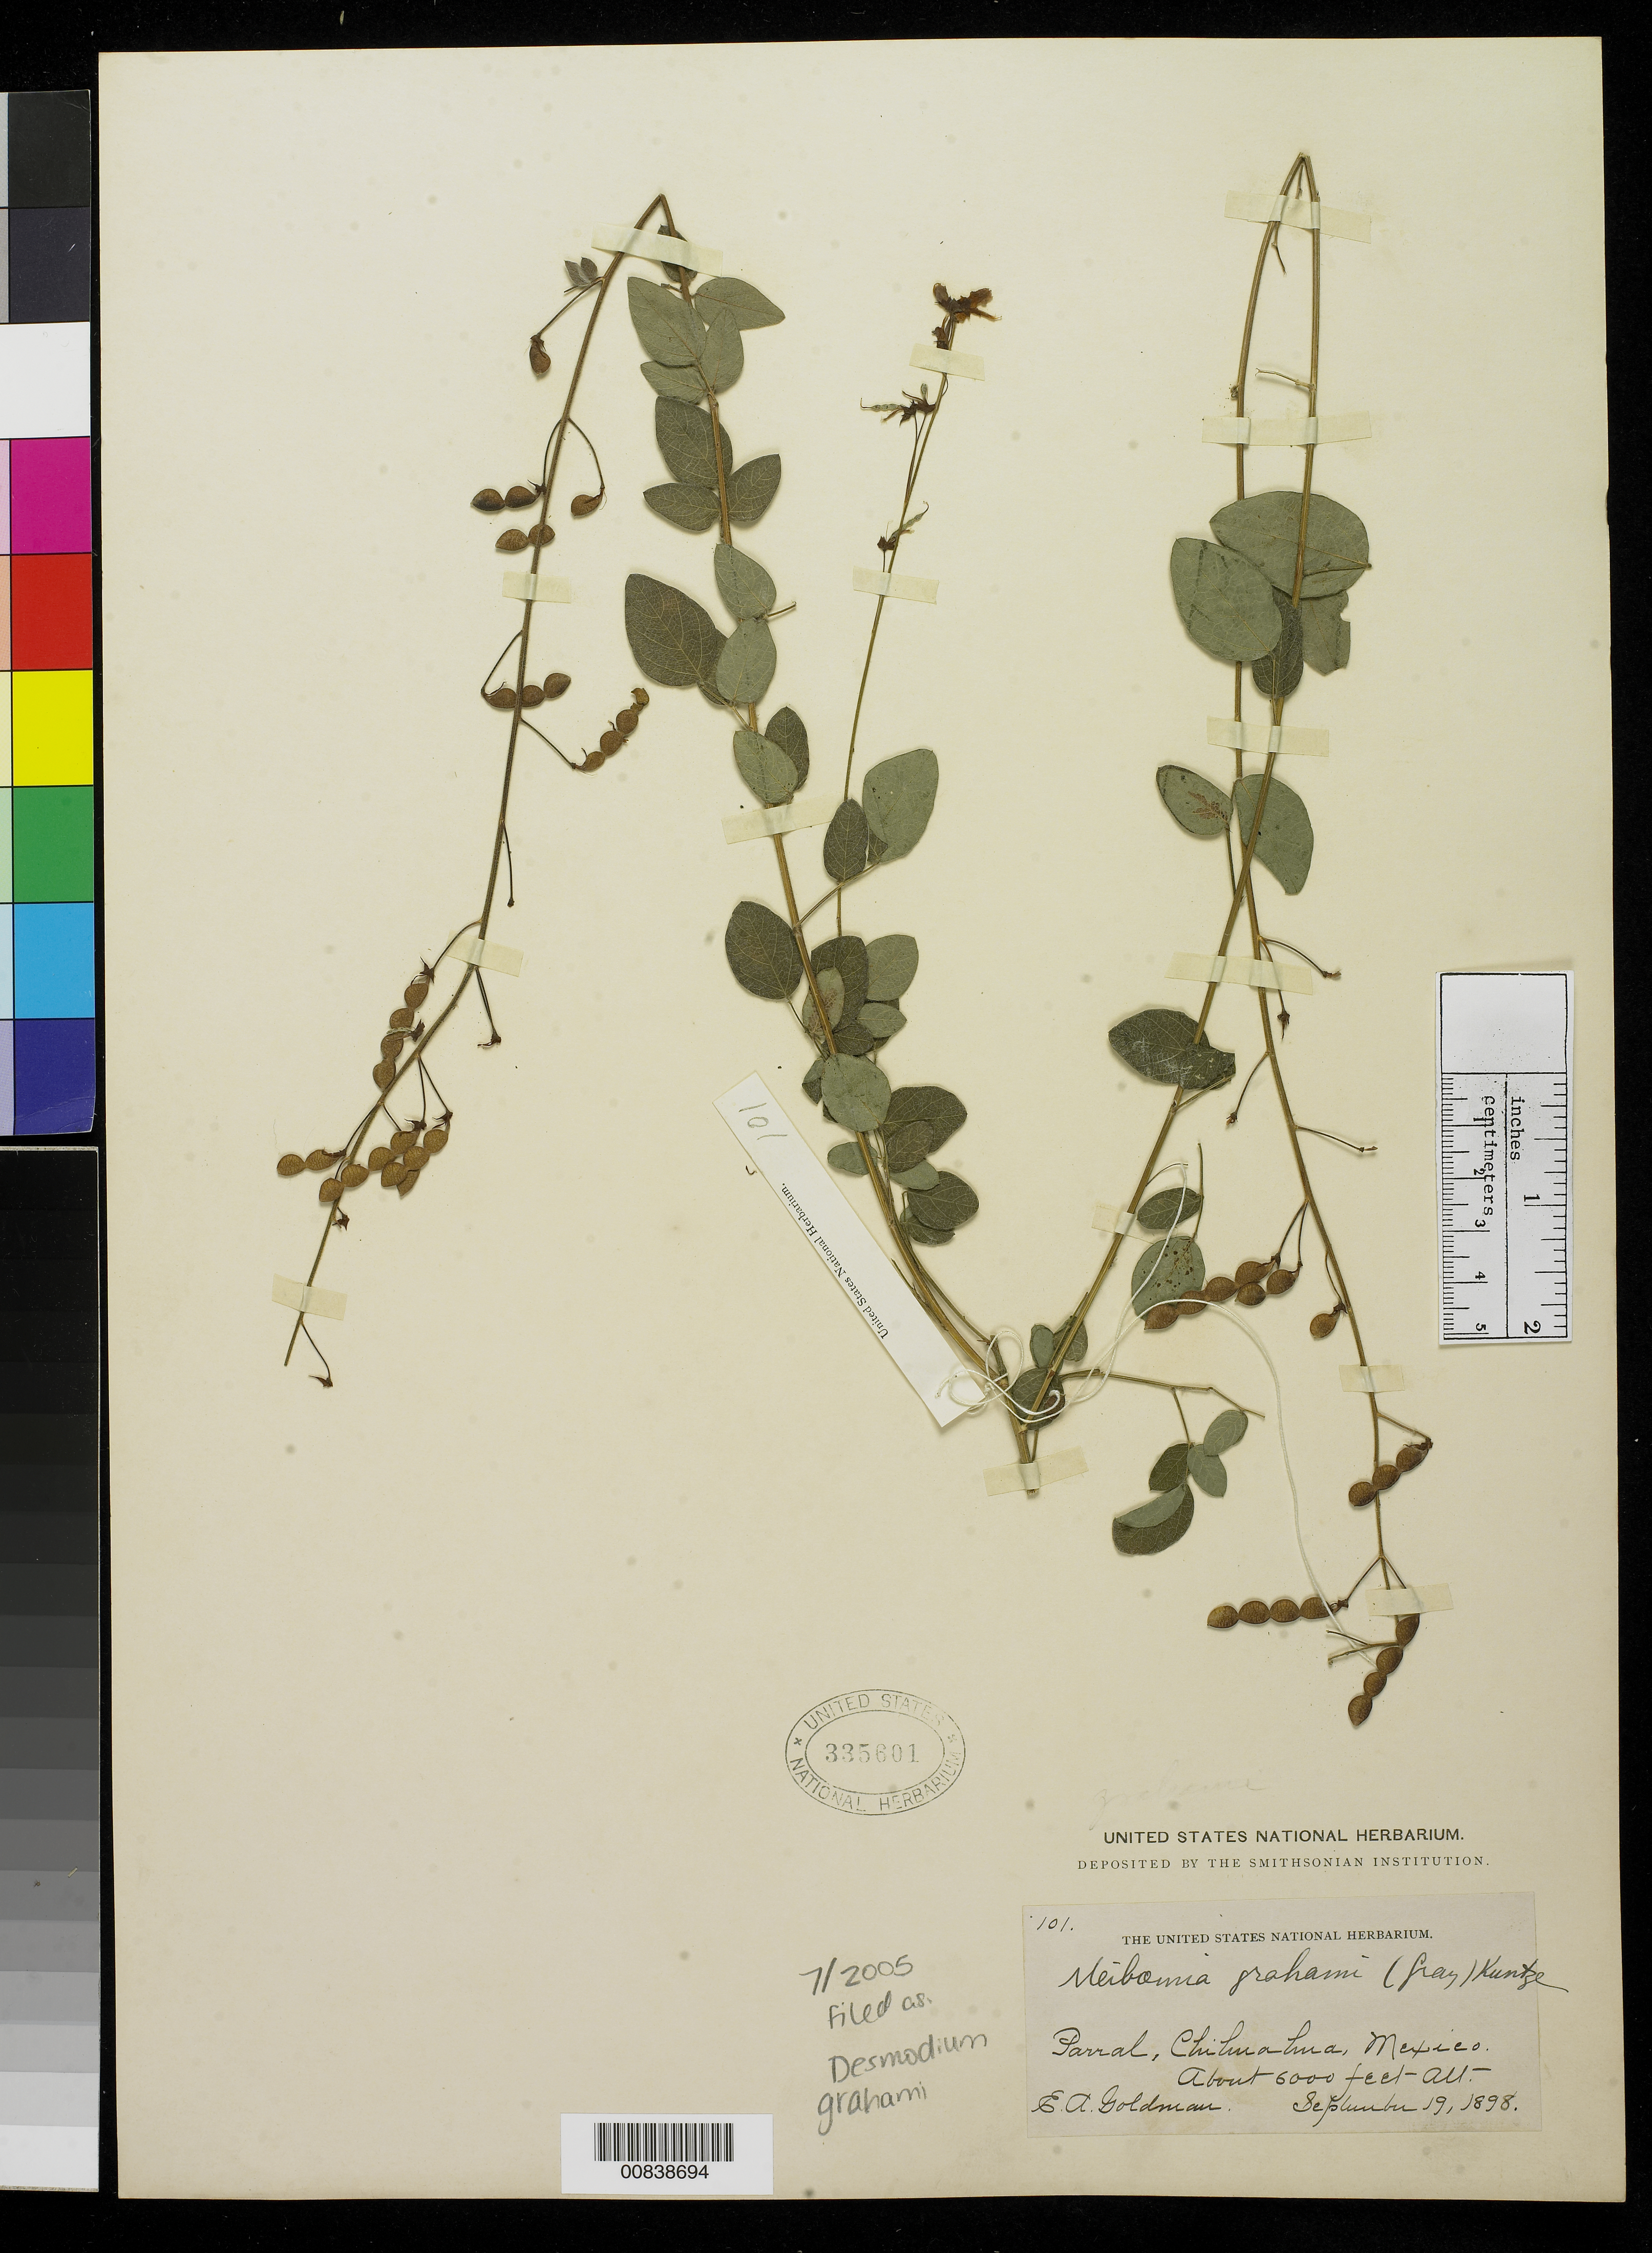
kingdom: Plantae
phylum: Tracheophyta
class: Magnoliopsida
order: Fabales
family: Fabaceae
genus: Desmodium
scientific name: Desmodium grahamii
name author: A. Gray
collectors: E. A. Goldman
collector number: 101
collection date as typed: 19 Sep 1898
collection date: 1898-09-19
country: Mexico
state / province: Chihuahua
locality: Parral, Chihuahua.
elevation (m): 1829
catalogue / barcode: US 335601